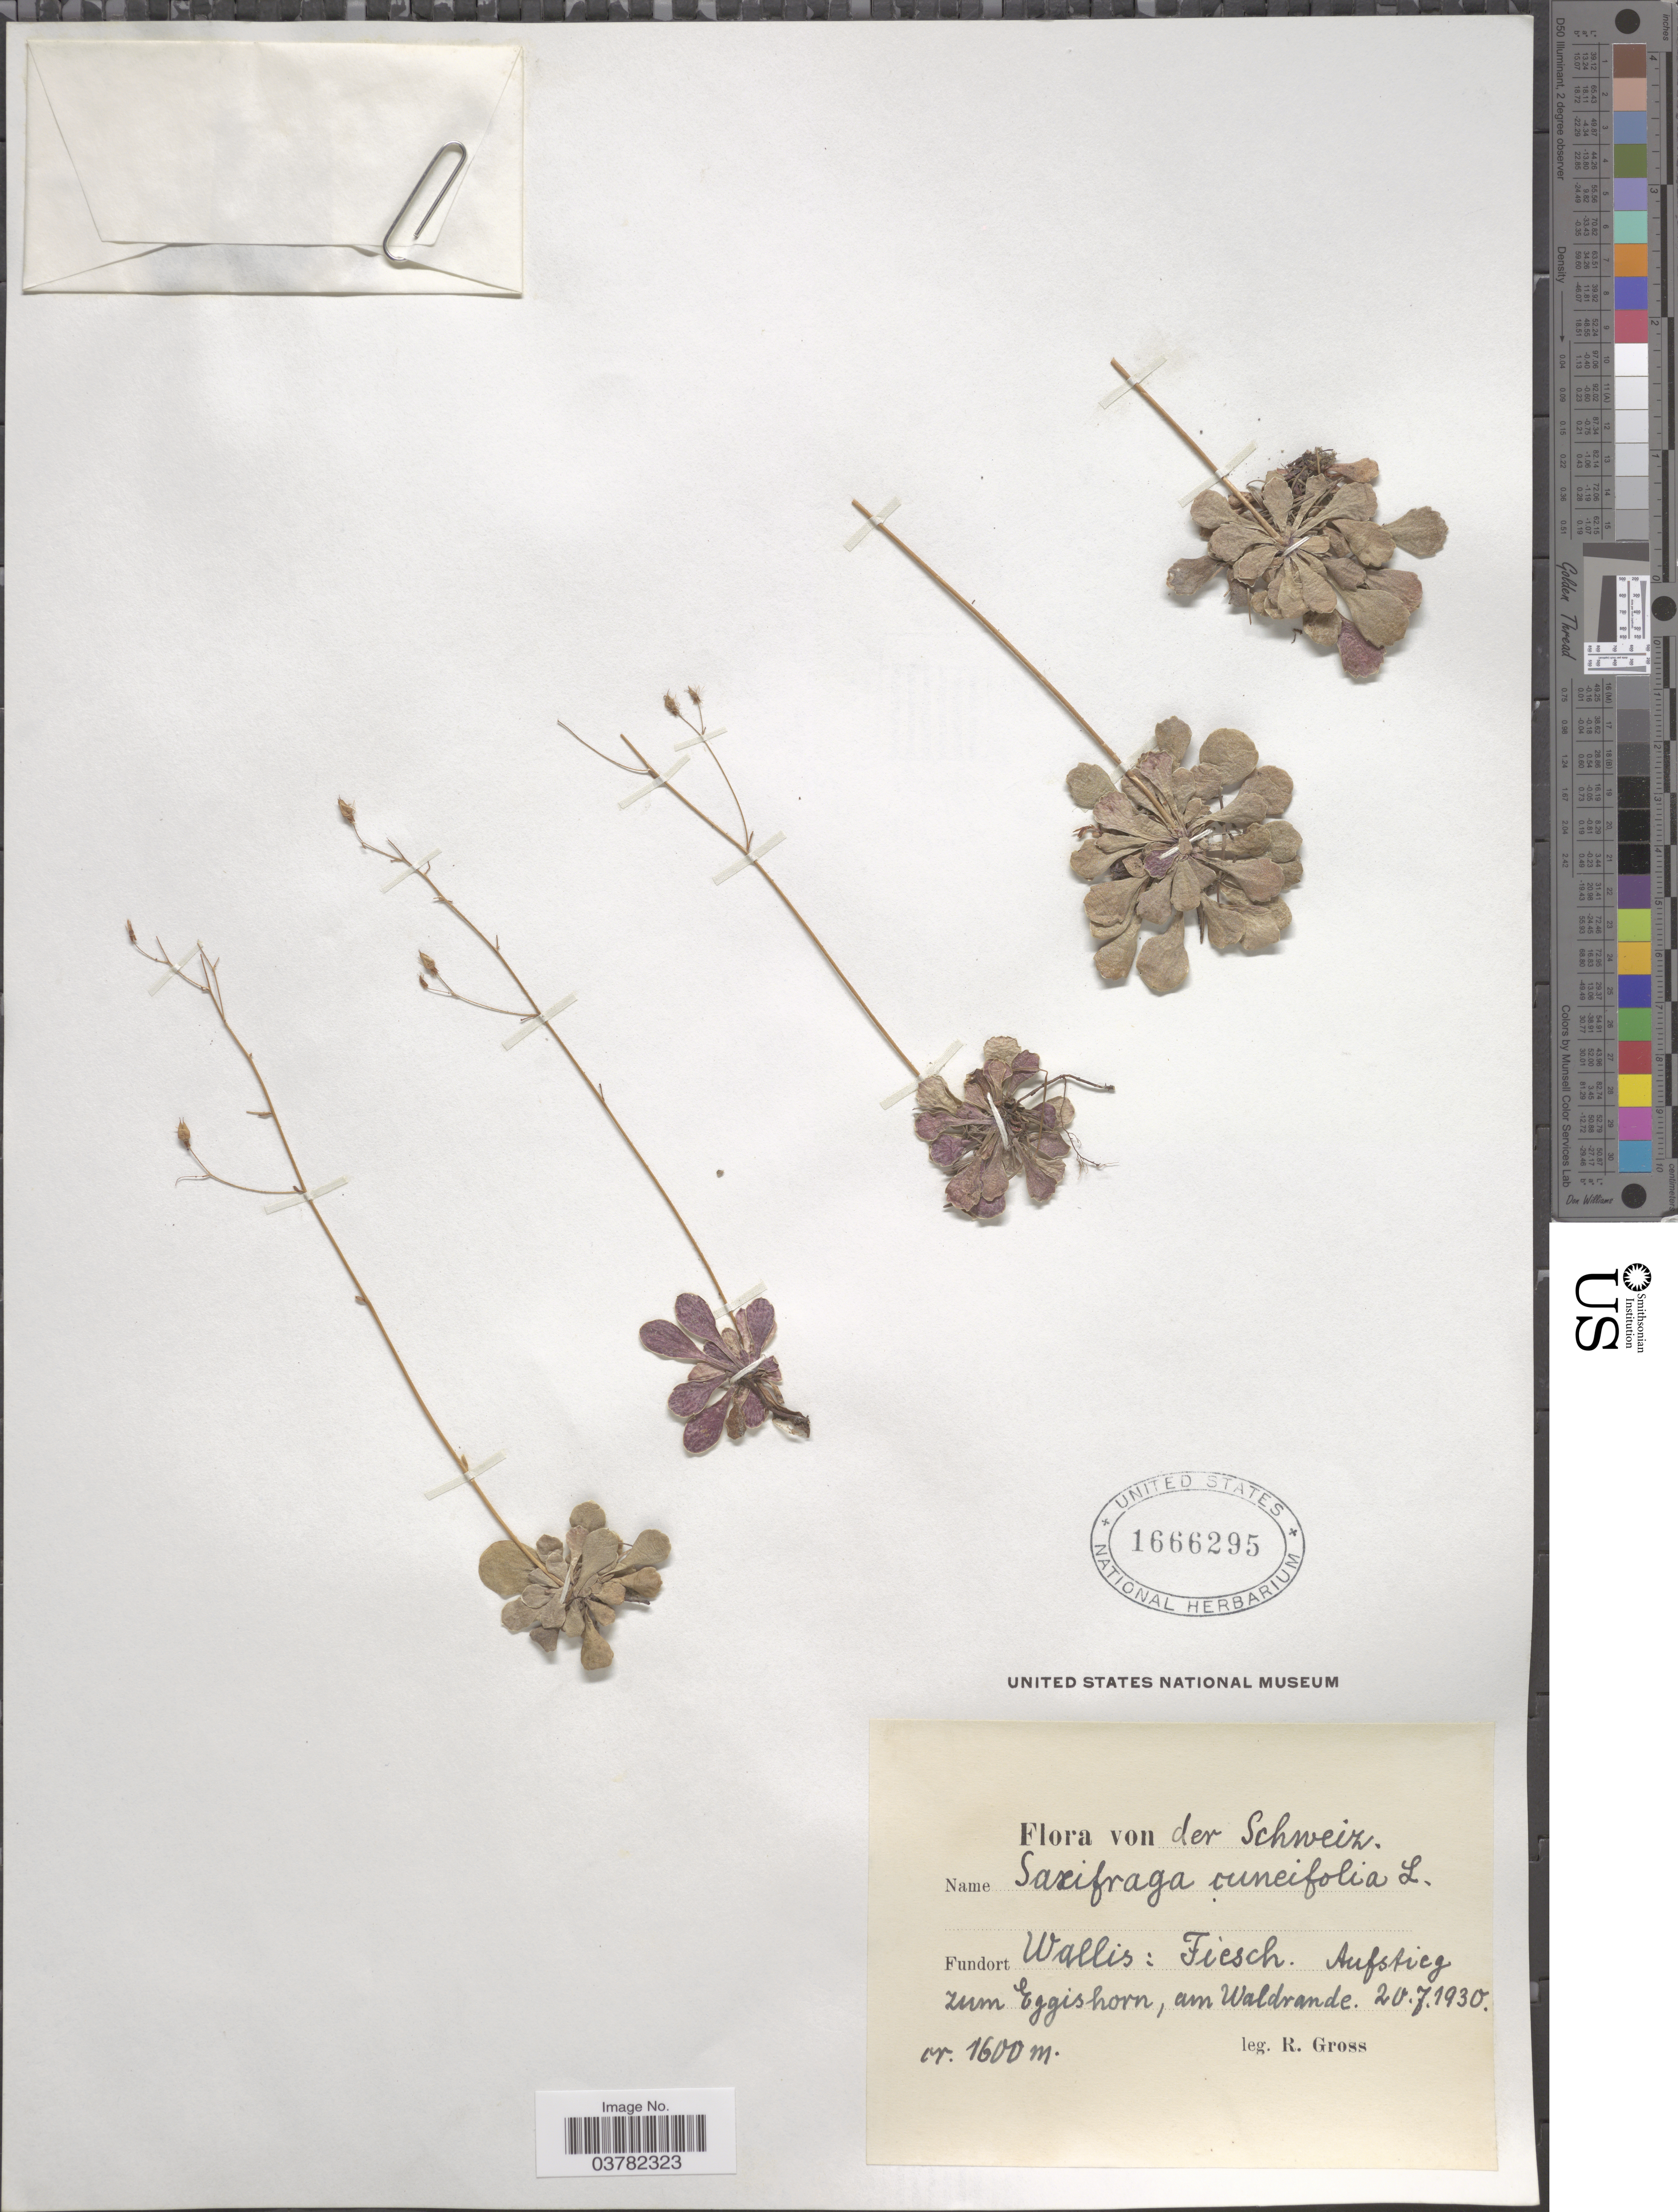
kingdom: Plantae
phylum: Tracheophyta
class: Magnoliopsida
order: Saxifragales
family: Saxifragaceae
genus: Saxifraga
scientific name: Saxifraga cuneifolia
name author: L.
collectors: R. Gross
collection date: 1930-07-20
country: Switzerland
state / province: Schwyz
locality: Schweiz. Wallis: Fiesch. Aufstieg zum Eggishorn, am Waldrande.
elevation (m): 1600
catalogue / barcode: US 1666295